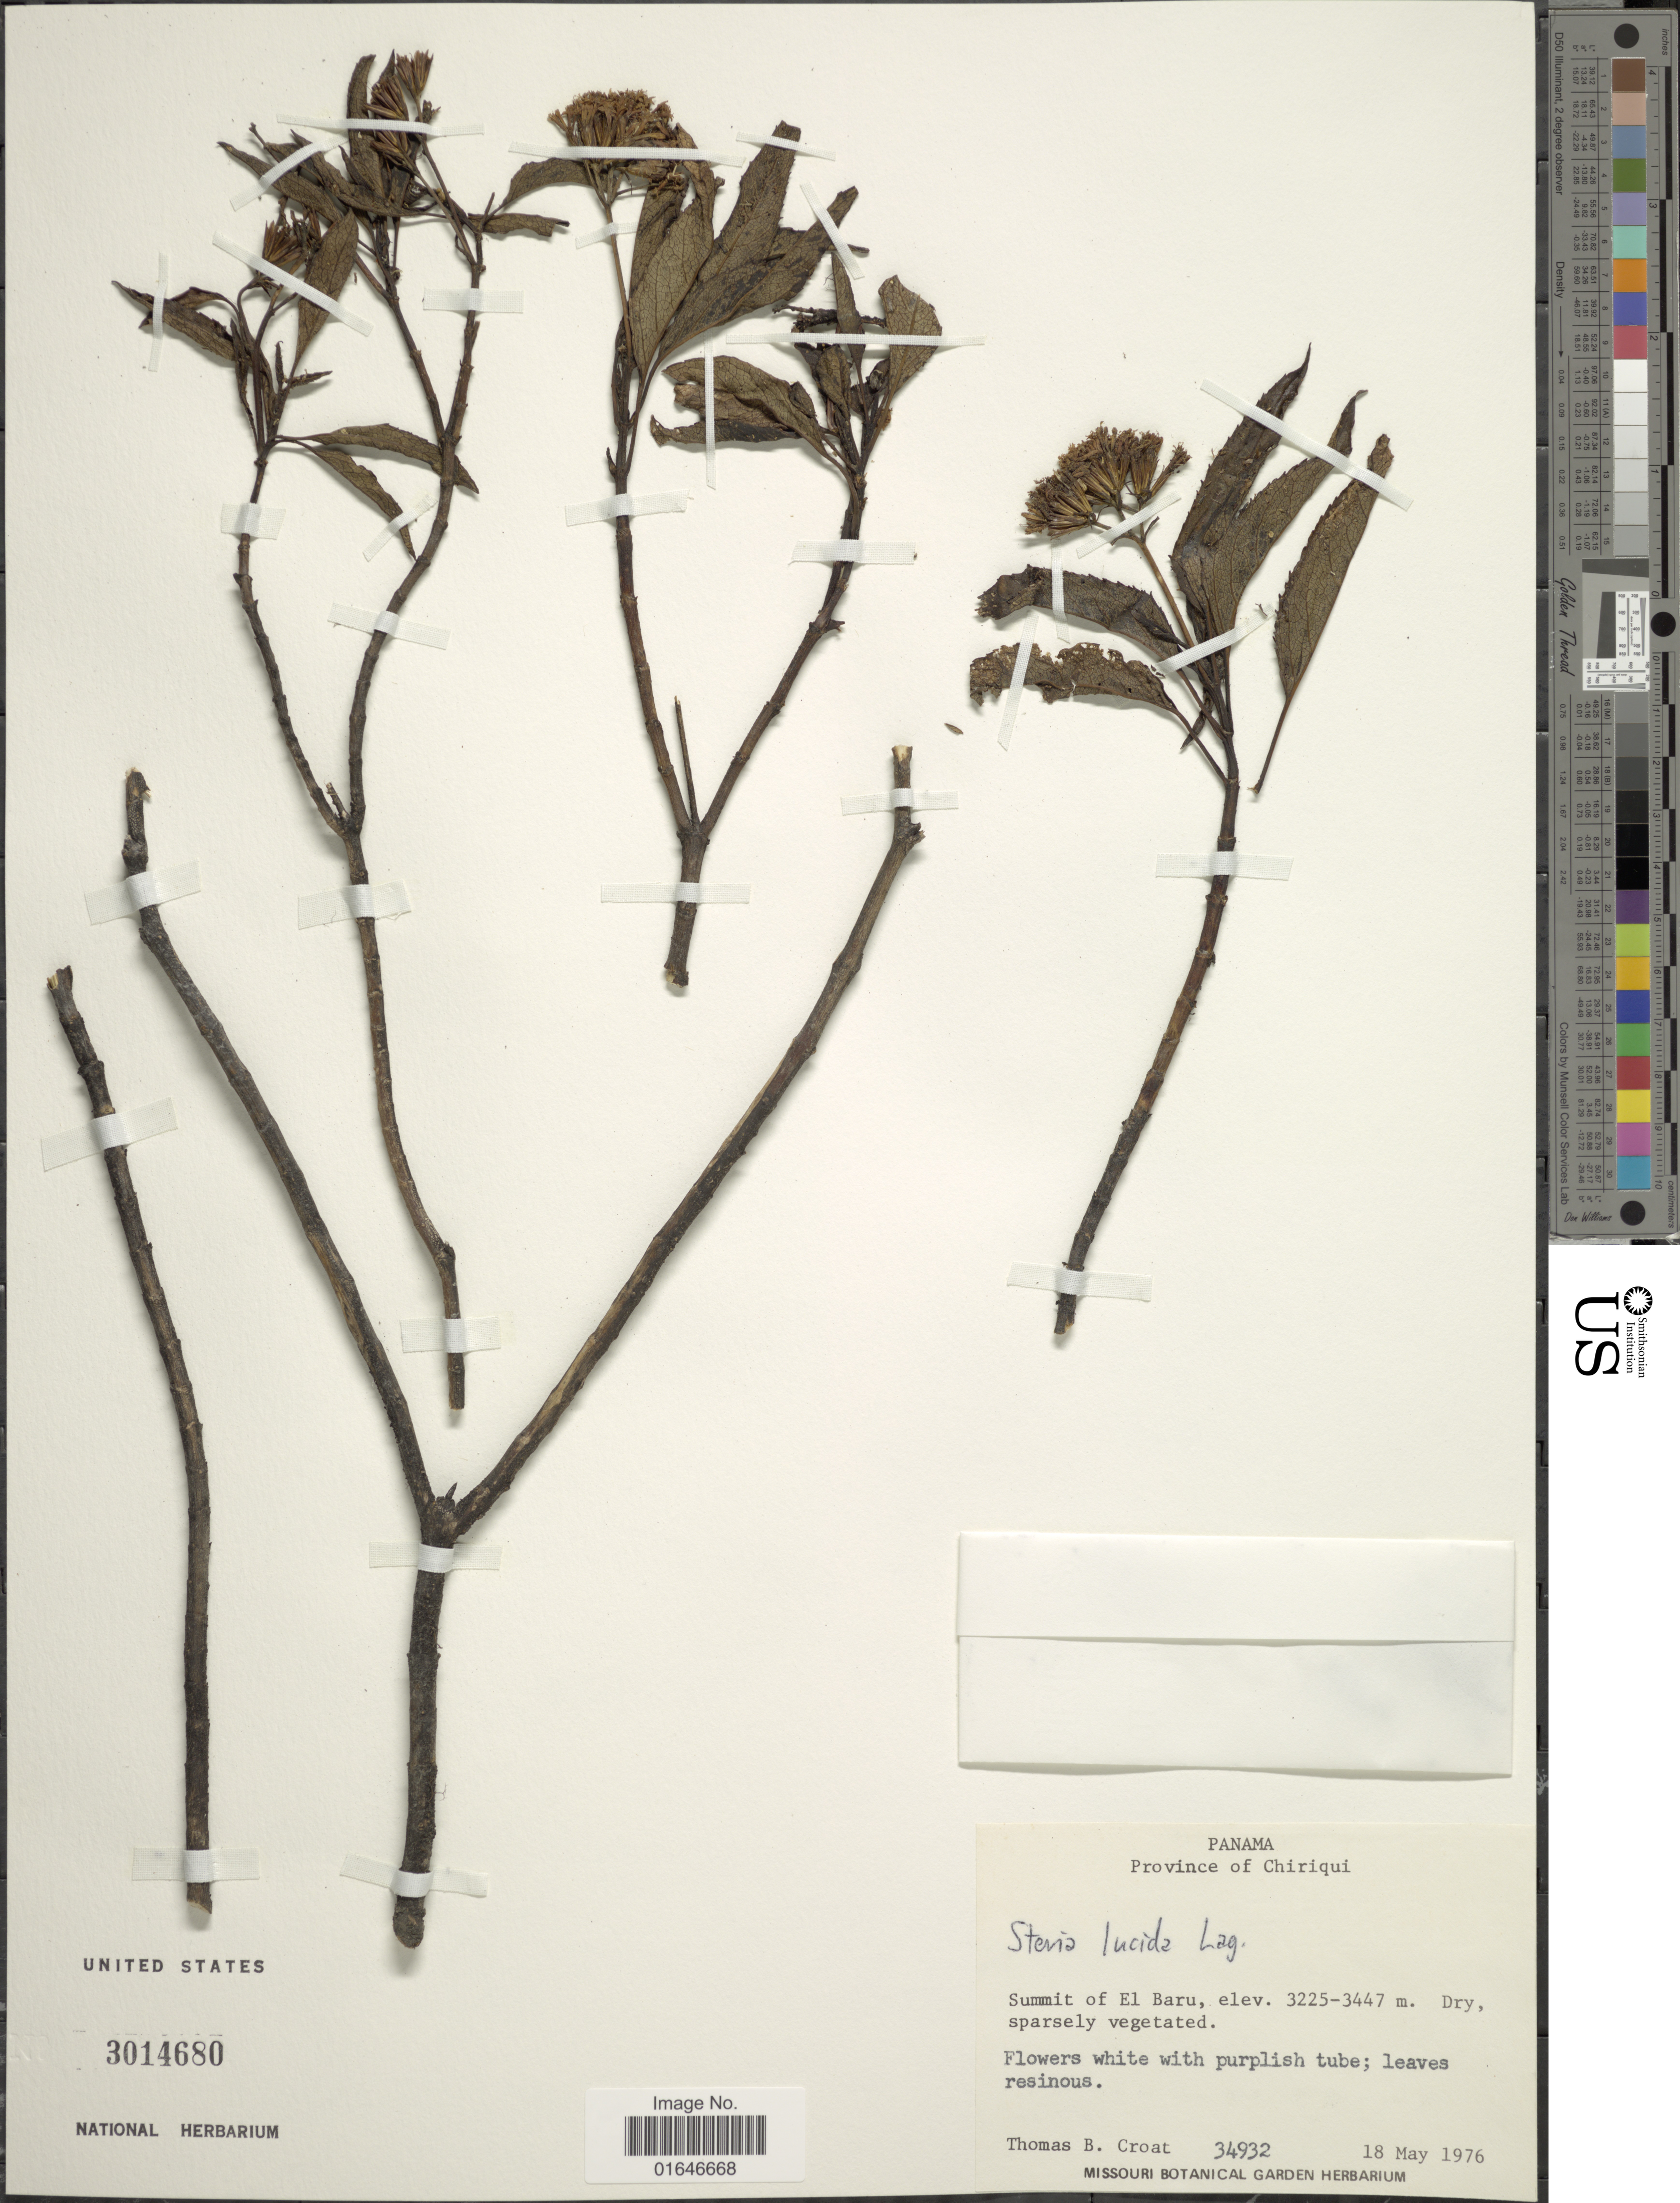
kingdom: Plantae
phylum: Tracheophyta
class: Magnoliopsida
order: Asterales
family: Asteraceae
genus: Stevia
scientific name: Stevia lucida var. lucida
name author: Lag.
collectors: T. B. Croat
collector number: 31932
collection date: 1976-05-18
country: Panama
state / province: Chiriqui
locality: Summit of El Baru.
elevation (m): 3225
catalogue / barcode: US 3014680